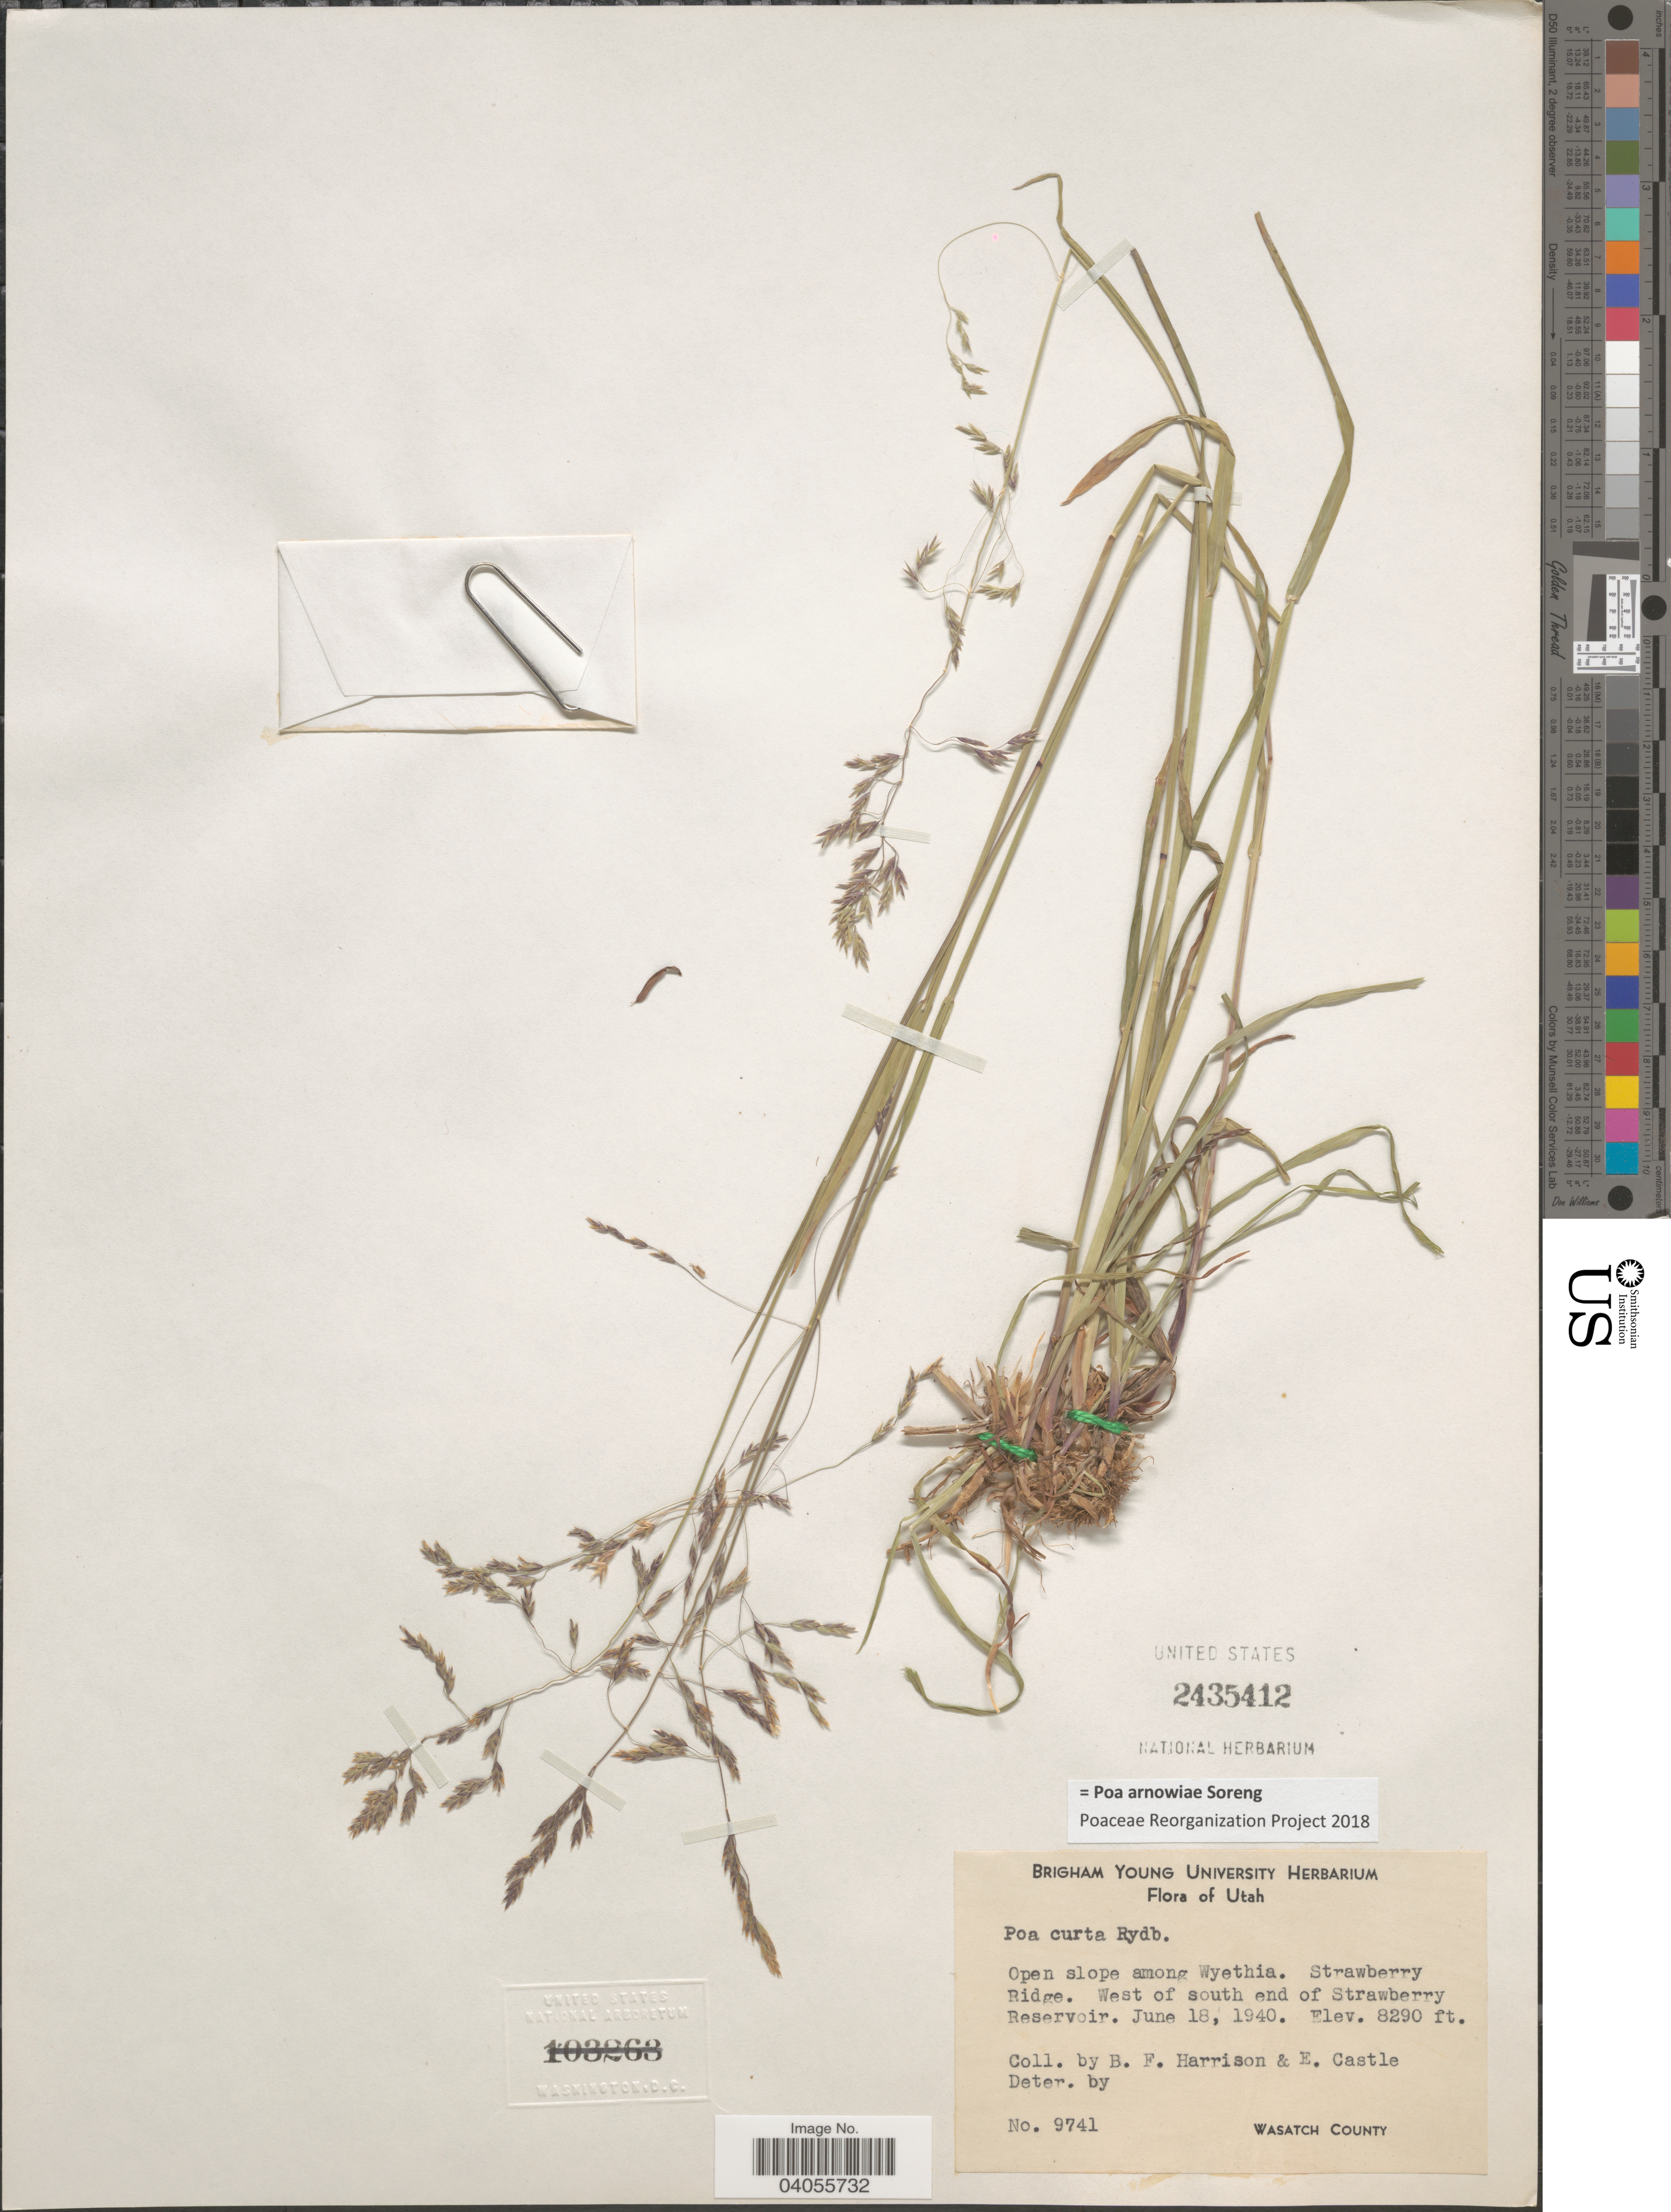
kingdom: Plantae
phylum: Tracheophyta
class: Liliopsida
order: Poales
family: Poaceae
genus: Poa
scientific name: Poa arnowiae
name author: Soreng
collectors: B. F. Harrison & E. Castle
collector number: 9741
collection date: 1940-06-18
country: United States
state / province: Utah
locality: Open slope among Wyethia. Strawberry Ridge. West of south end of Strawberry Reservoir.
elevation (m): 2527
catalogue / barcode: US 2435412